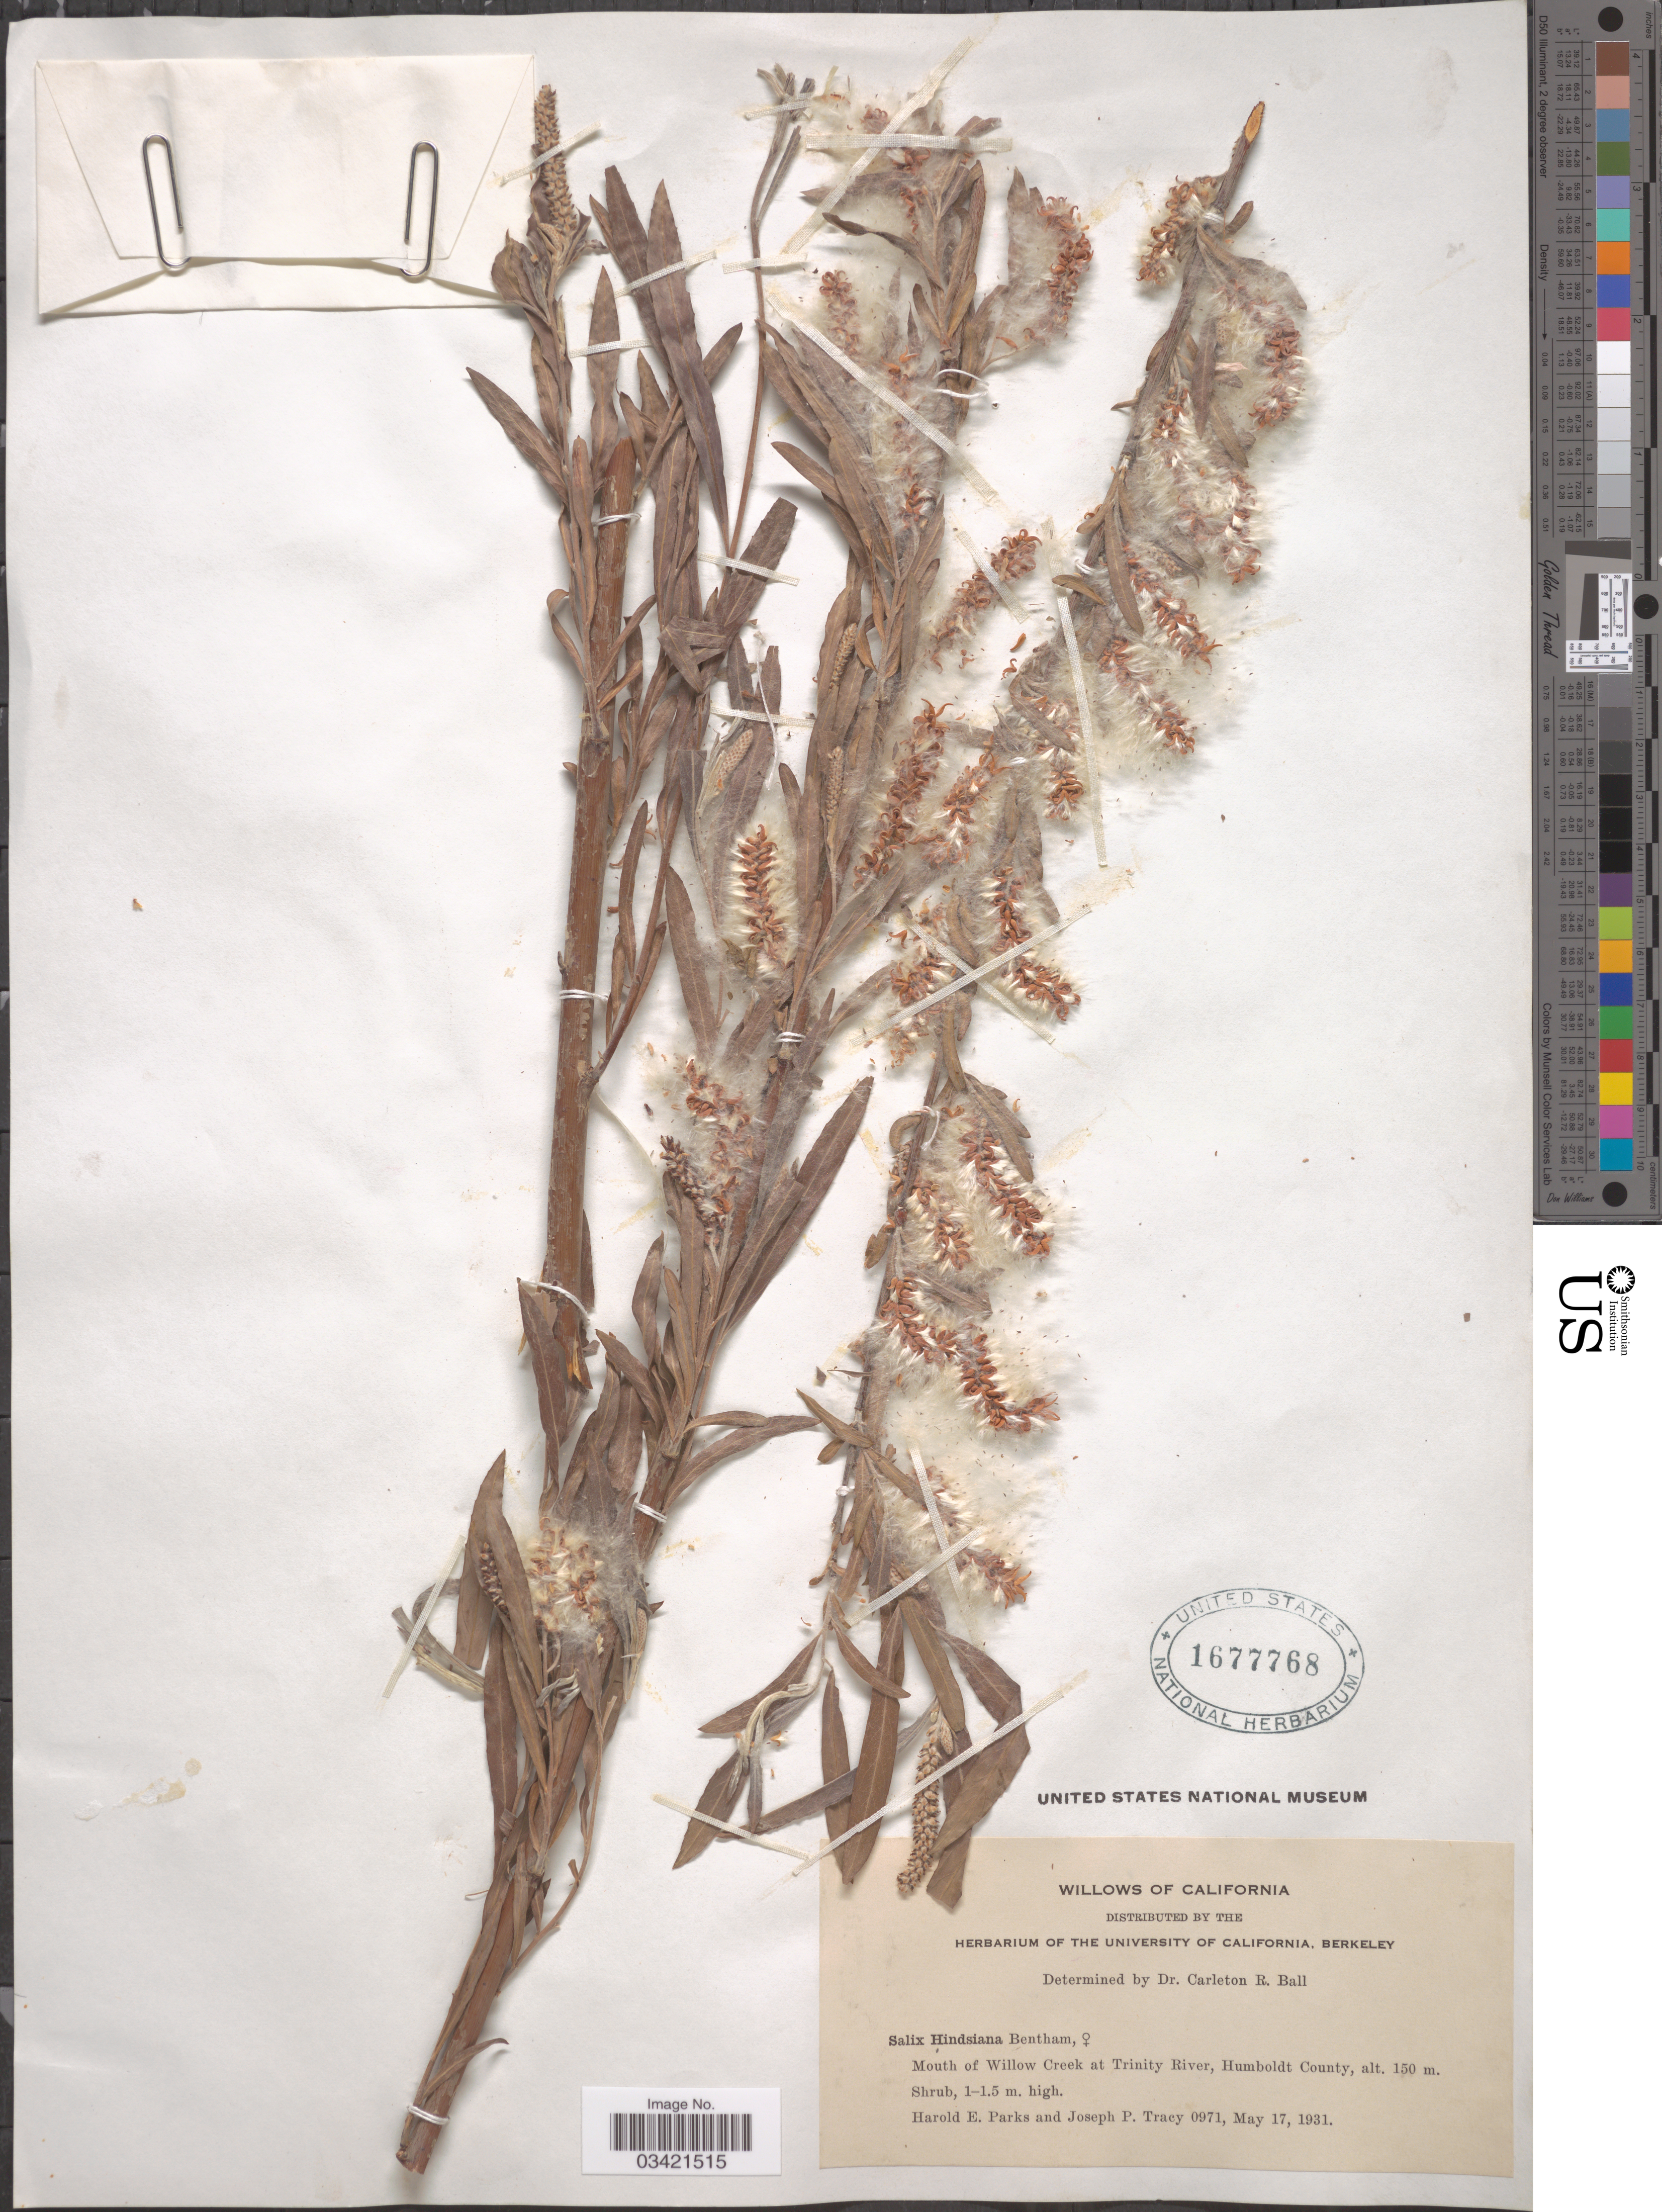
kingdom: Plantae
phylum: Tracheophyta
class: Magnoliopsida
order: Malpighiales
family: Salicaceae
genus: Salix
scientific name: Salix hindsiana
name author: Benth.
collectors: H. E. Parks & J. Tracy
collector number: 0971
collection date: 1931-05-17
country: United States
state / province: California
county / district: Humboldt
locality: Mouth of Willow Creek at Trinity River, Humboldt County.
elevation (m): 150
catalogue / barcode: US 1677768